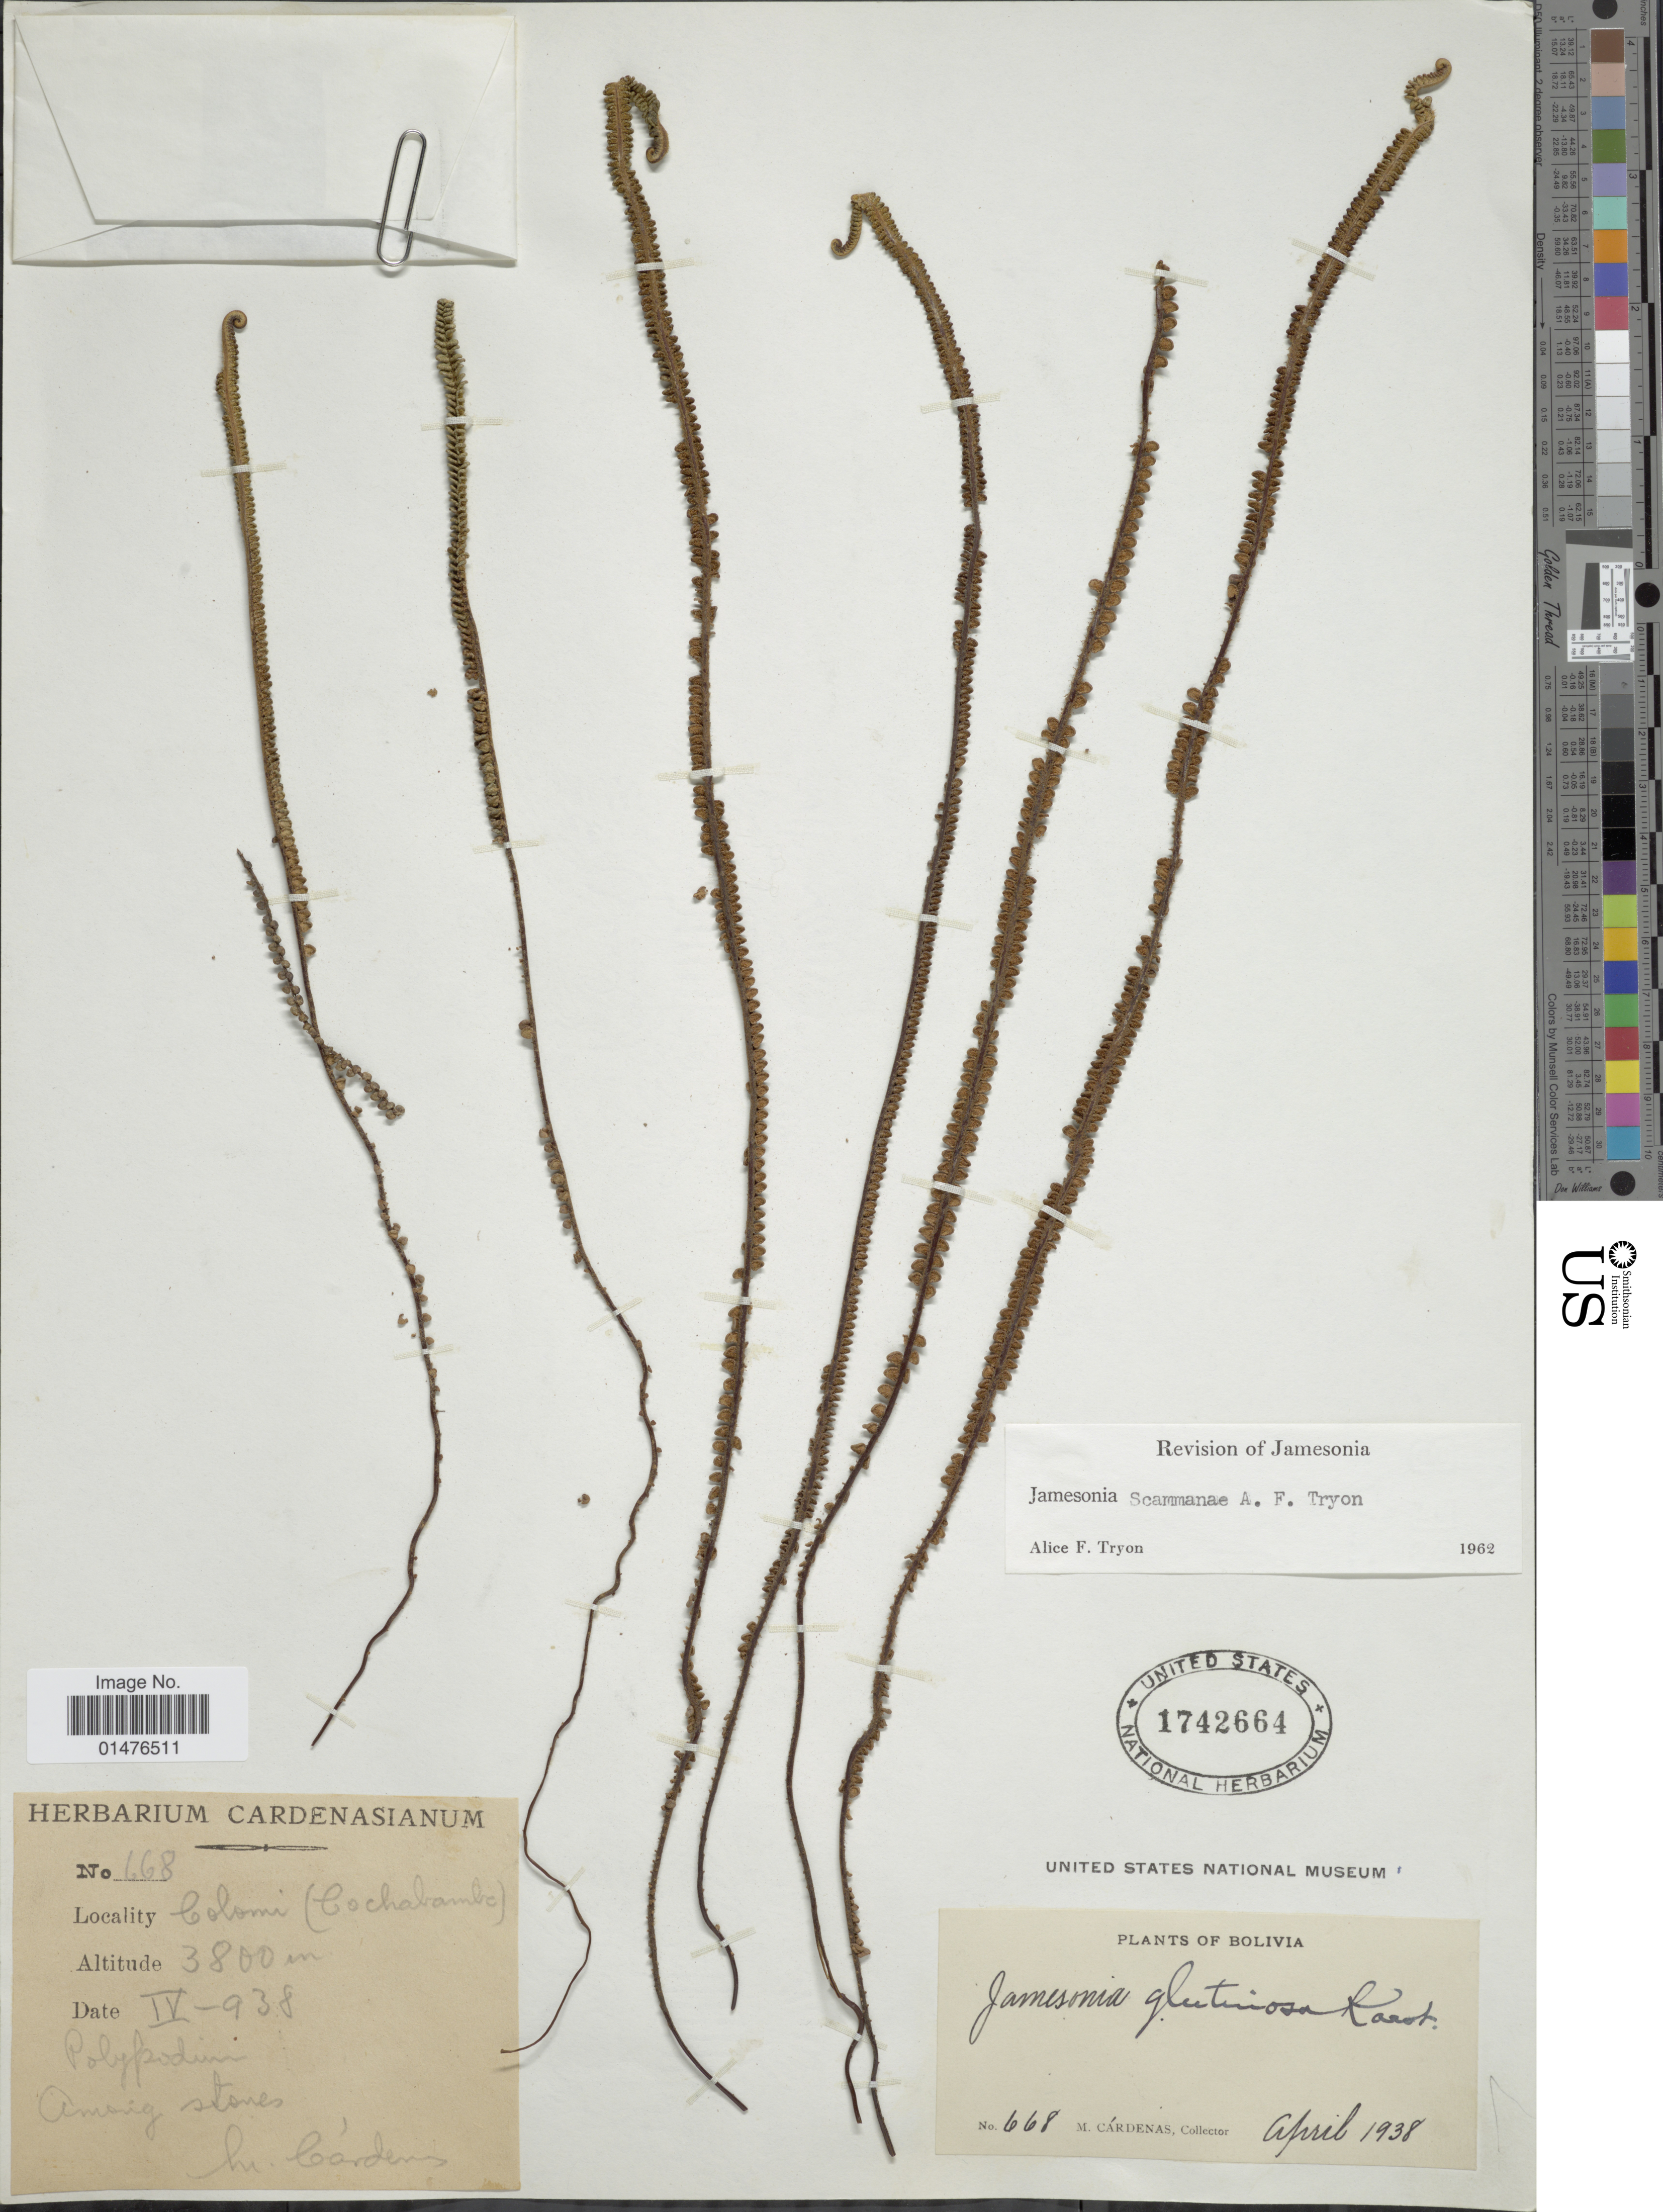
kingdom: Plantae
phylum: Tracheophyta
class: Polypodiopsida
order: Polypodiales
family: Pteridaceae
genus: Jamesonia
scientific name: Jamesonia scammanae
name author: A.F. Tryon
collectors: M. Cárdenas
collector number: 668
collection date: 1938-04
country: Bolivia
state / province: Cochabamba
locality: Colomi (Cochabamba)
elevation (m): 3800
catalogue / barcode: US 1742664